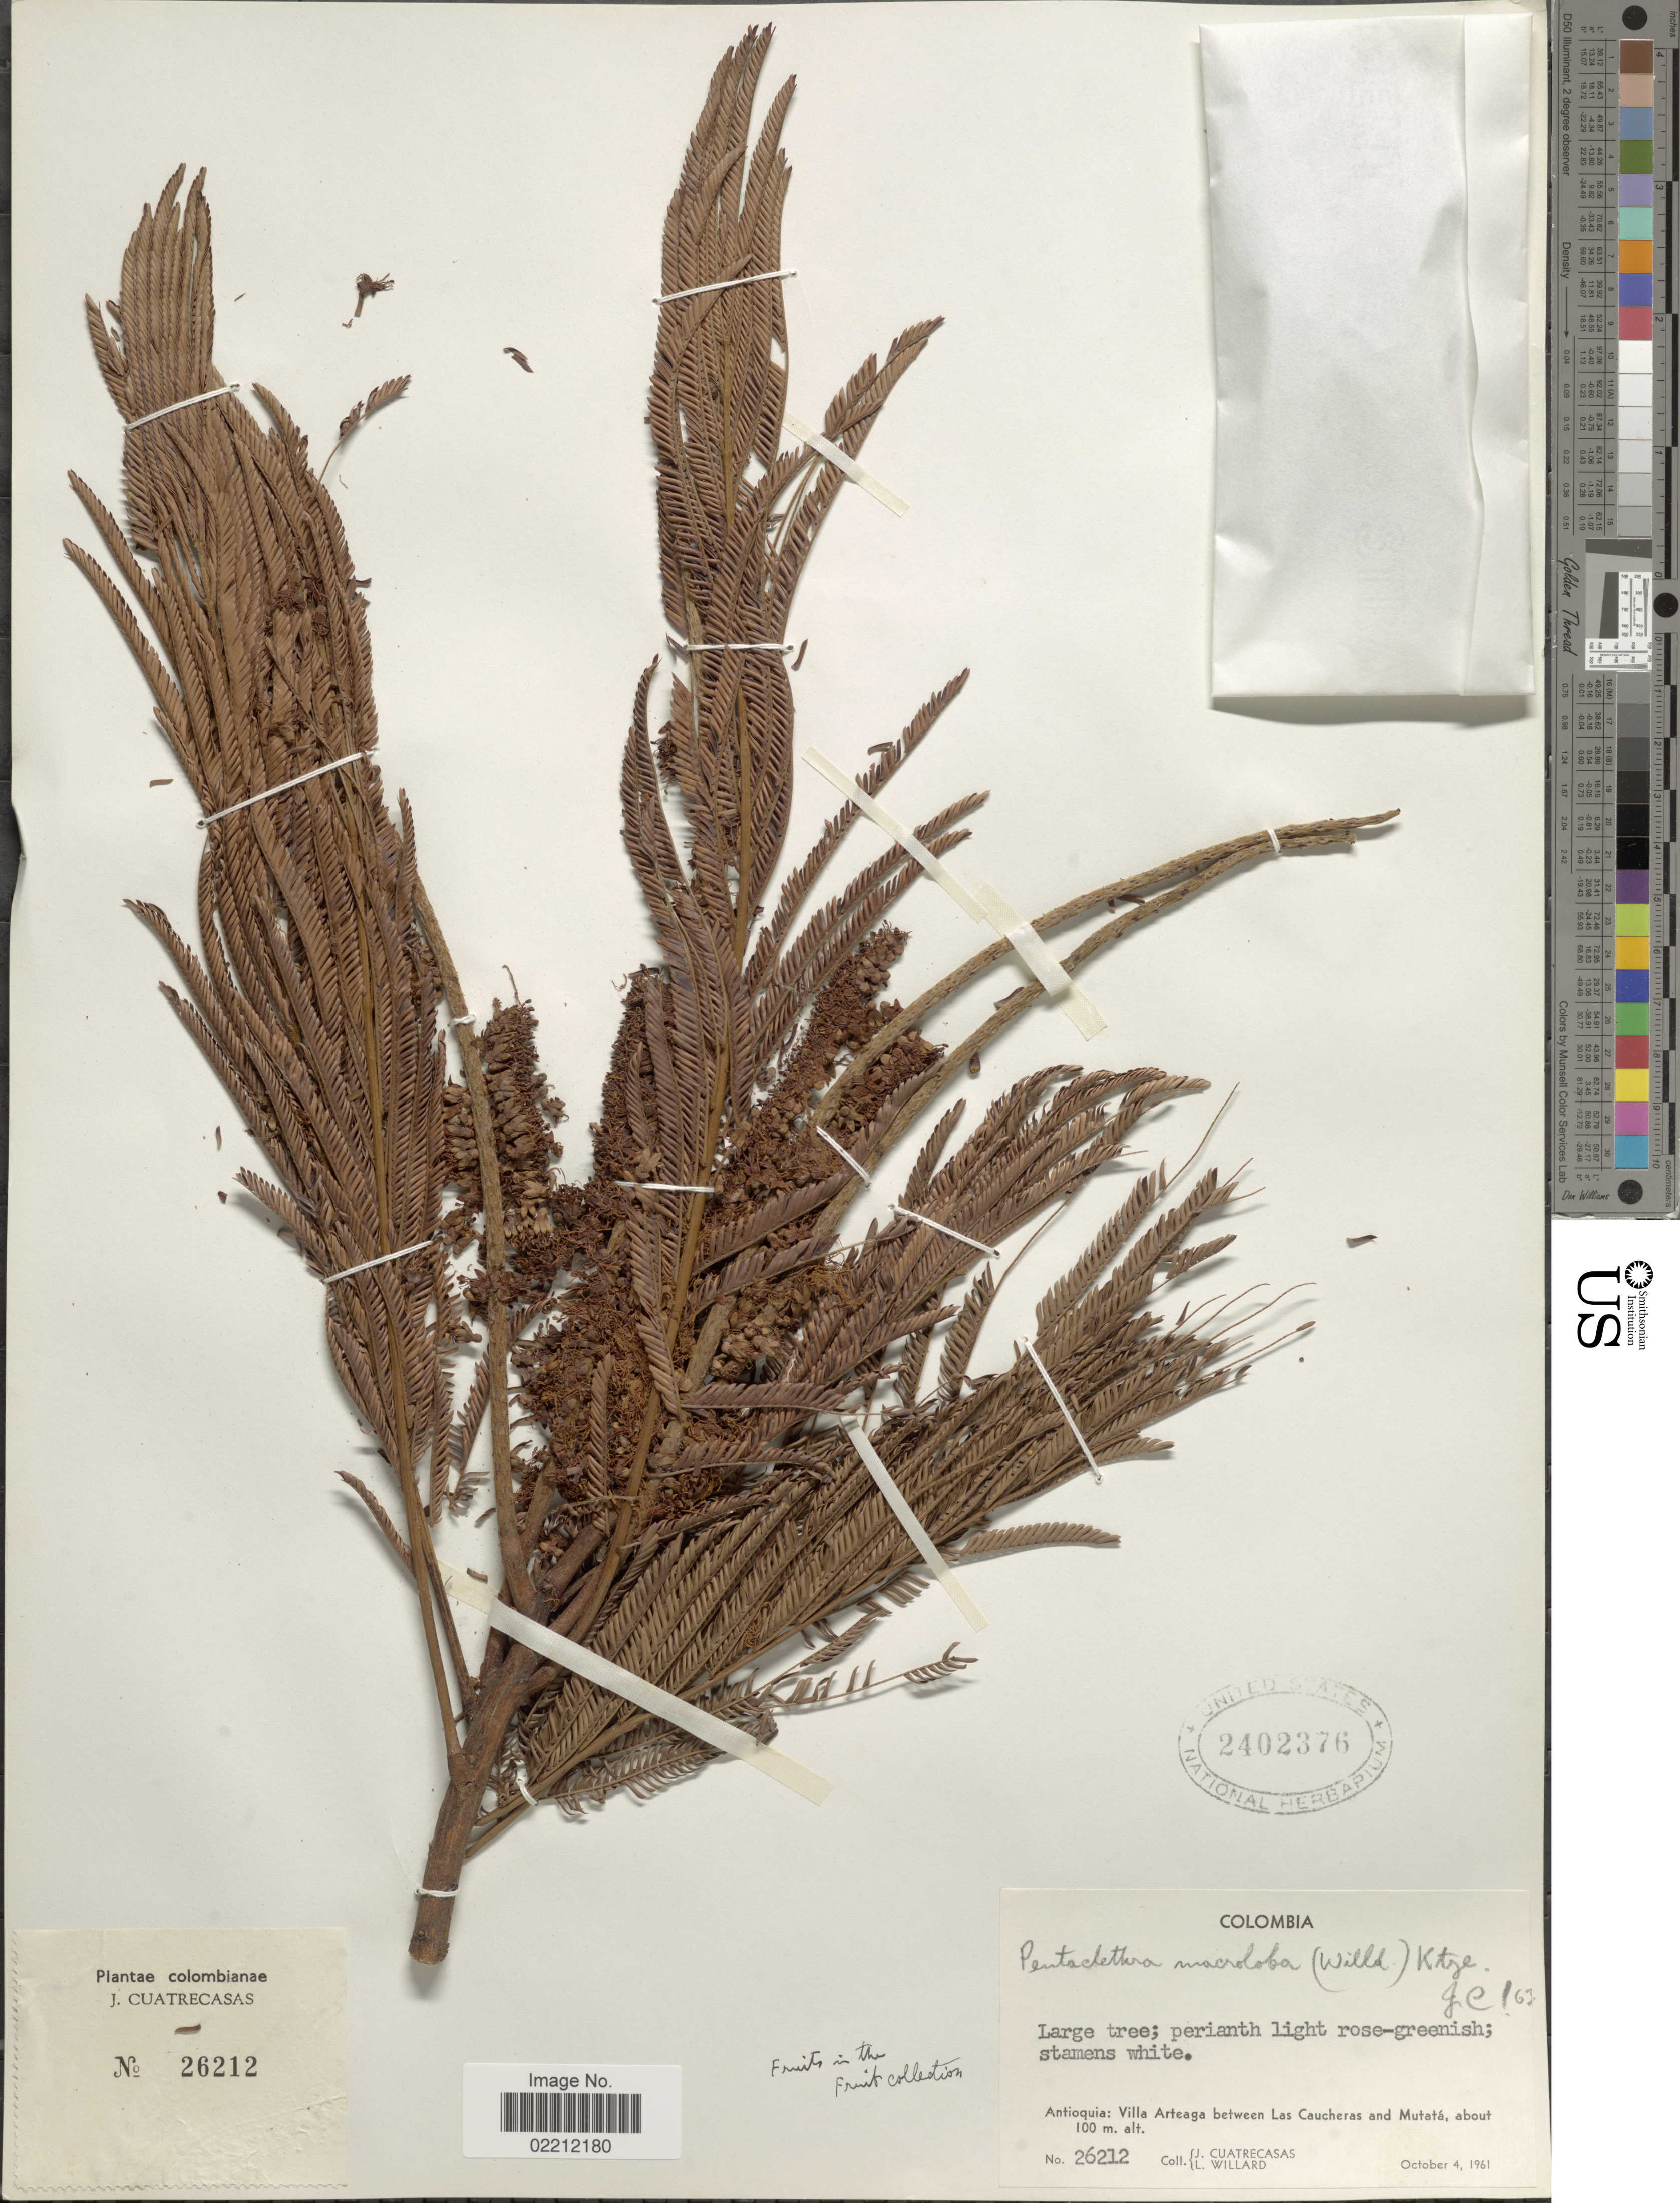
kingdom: Plantae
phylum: Tracheophyta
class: Magnoliopsida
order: Fabales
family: Fabaceae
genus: Pentaclethra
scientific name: Pentaclethra macroloba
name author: (Willd.) Kuntze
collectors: J. Cuatrecasas & L. Willard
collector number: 26212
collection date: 1961-10-04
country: Colombia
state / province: Antioquia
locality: Antioquia: Villa Arteaga between Las Caucheras and Mutata.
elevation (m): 100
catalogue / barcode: US 2402376